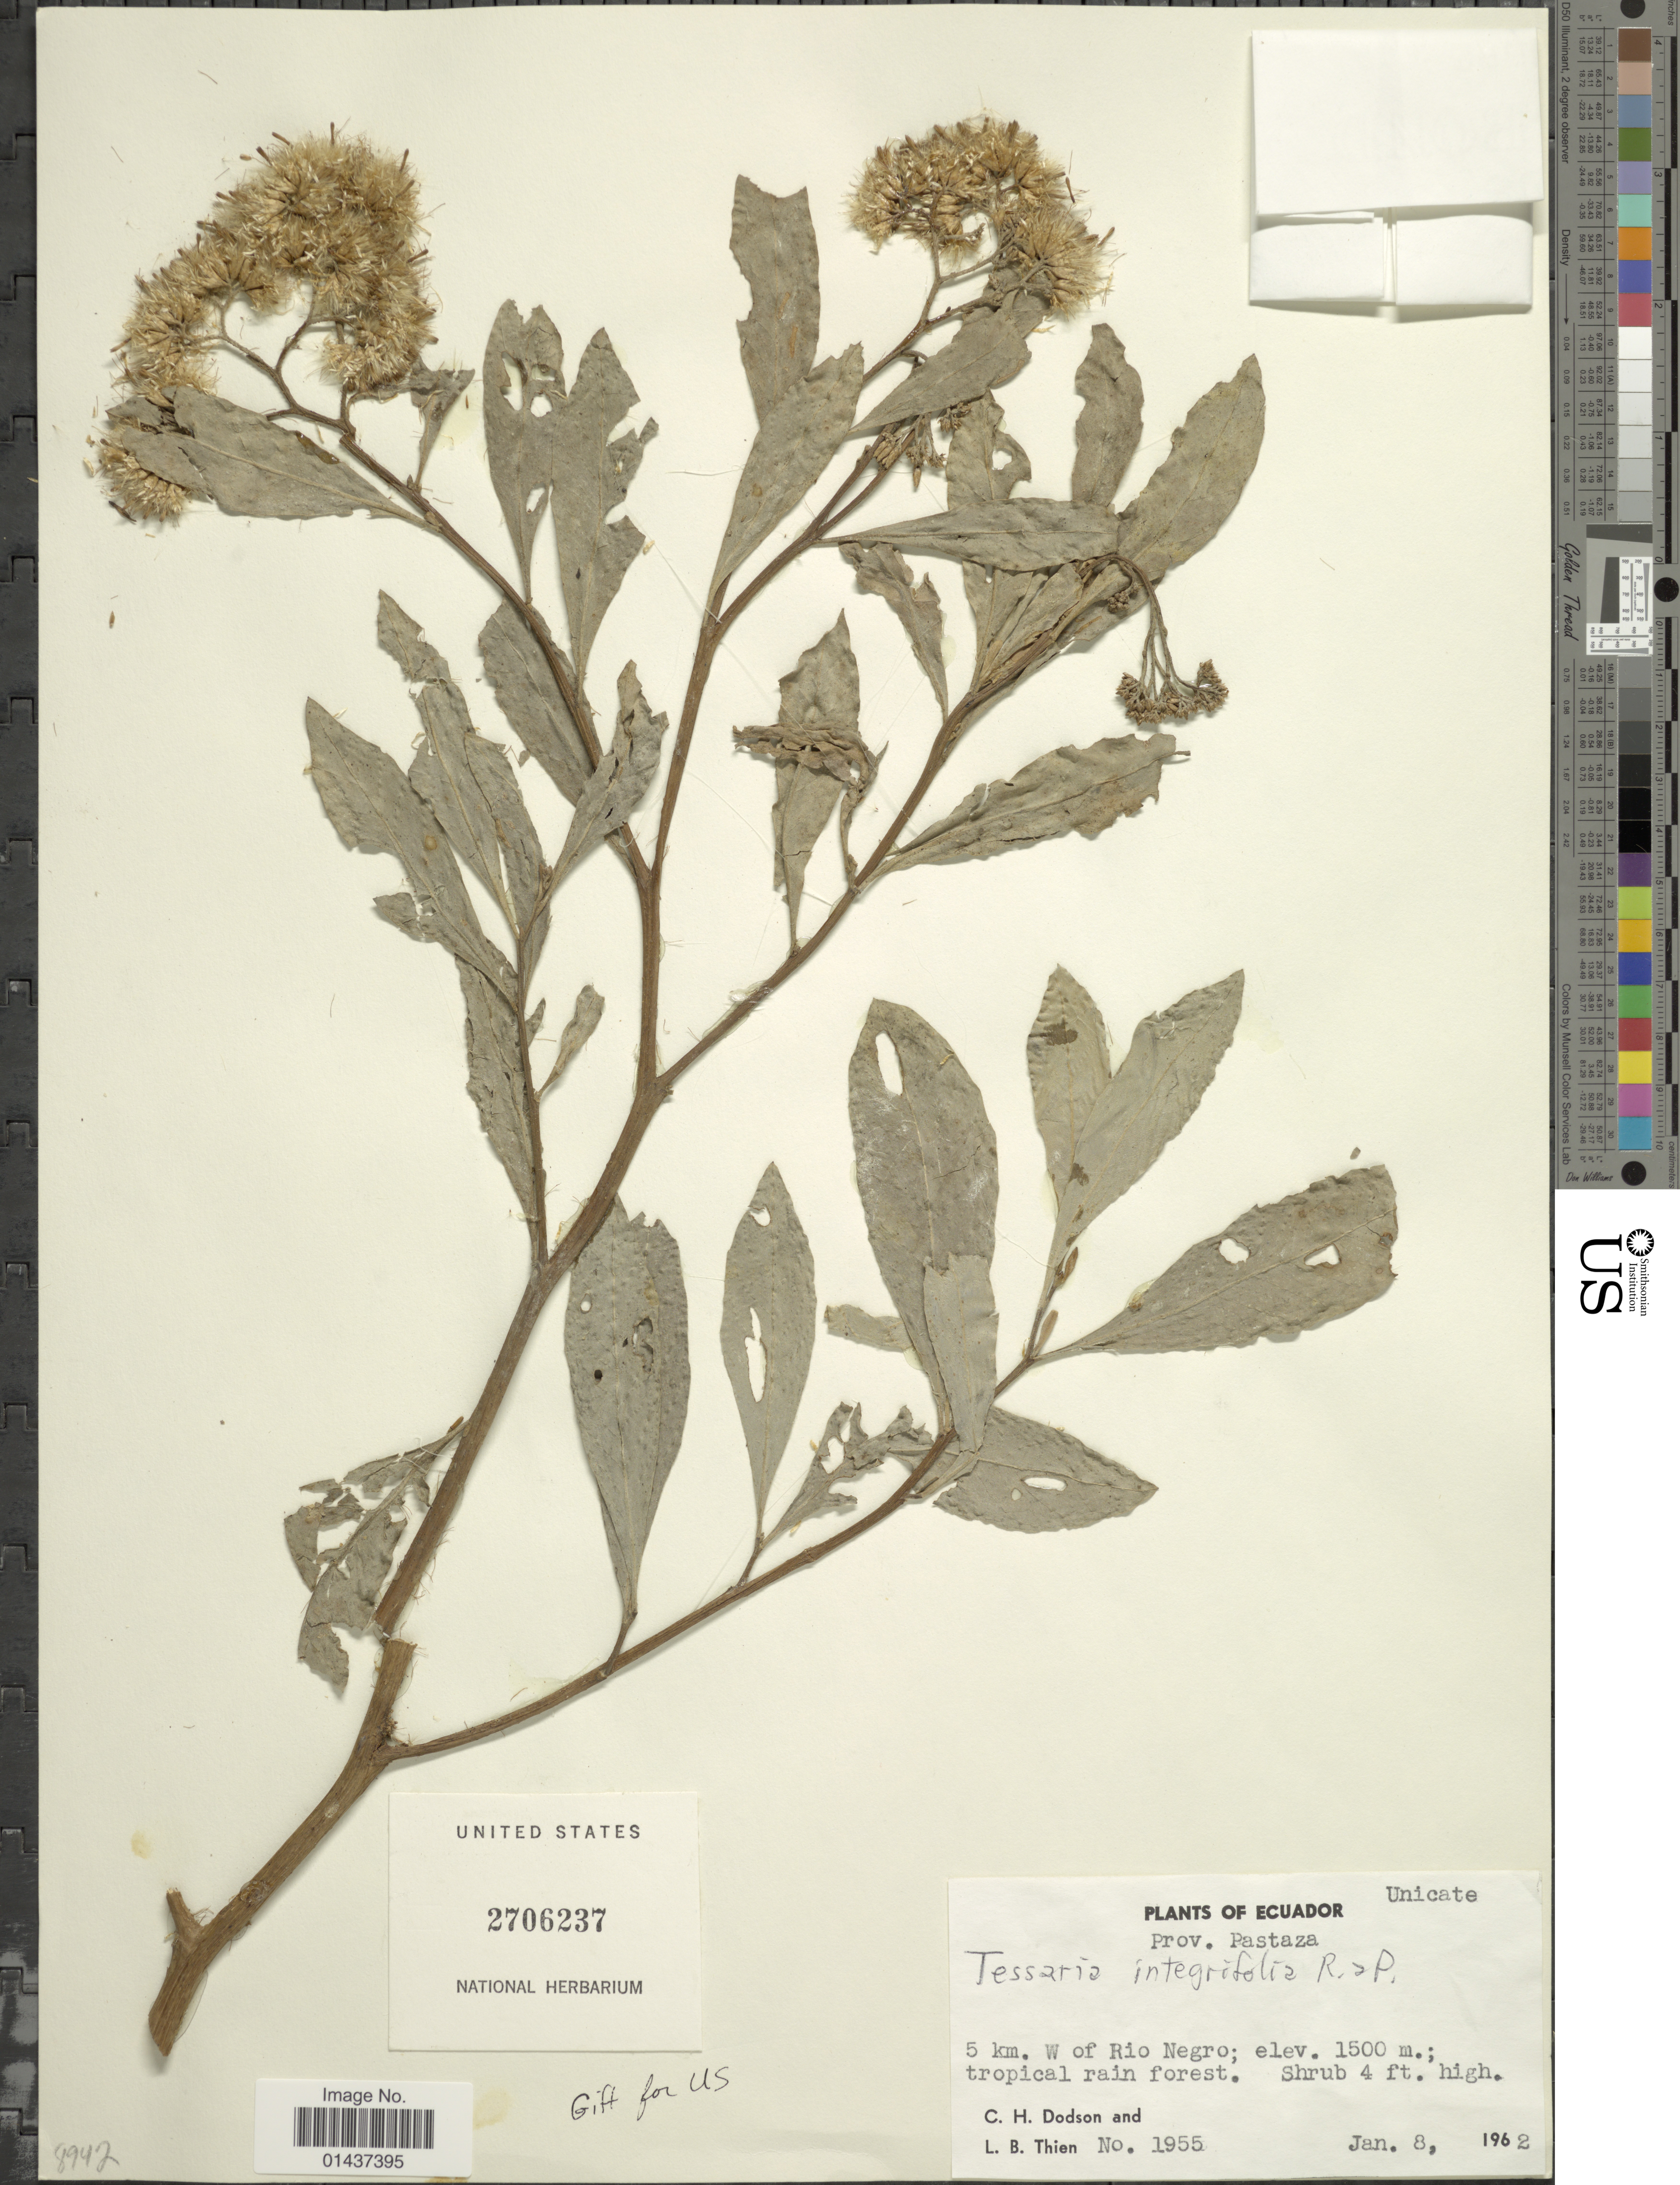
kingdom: Plantae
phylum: Tracheophyta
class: Magnoliopsida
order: Asterales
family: Asteraceae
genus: Tessaria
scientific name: Tessaria integrifolia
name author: Ruiz & Pav.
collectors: C. H. Dodson & L. Thien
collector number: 1955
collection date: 1962-01-08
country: Ecuador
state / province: Pastaza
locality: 5 km W of Rio Negro; tropical rain forest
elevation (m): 1500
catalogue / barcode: US 2706237